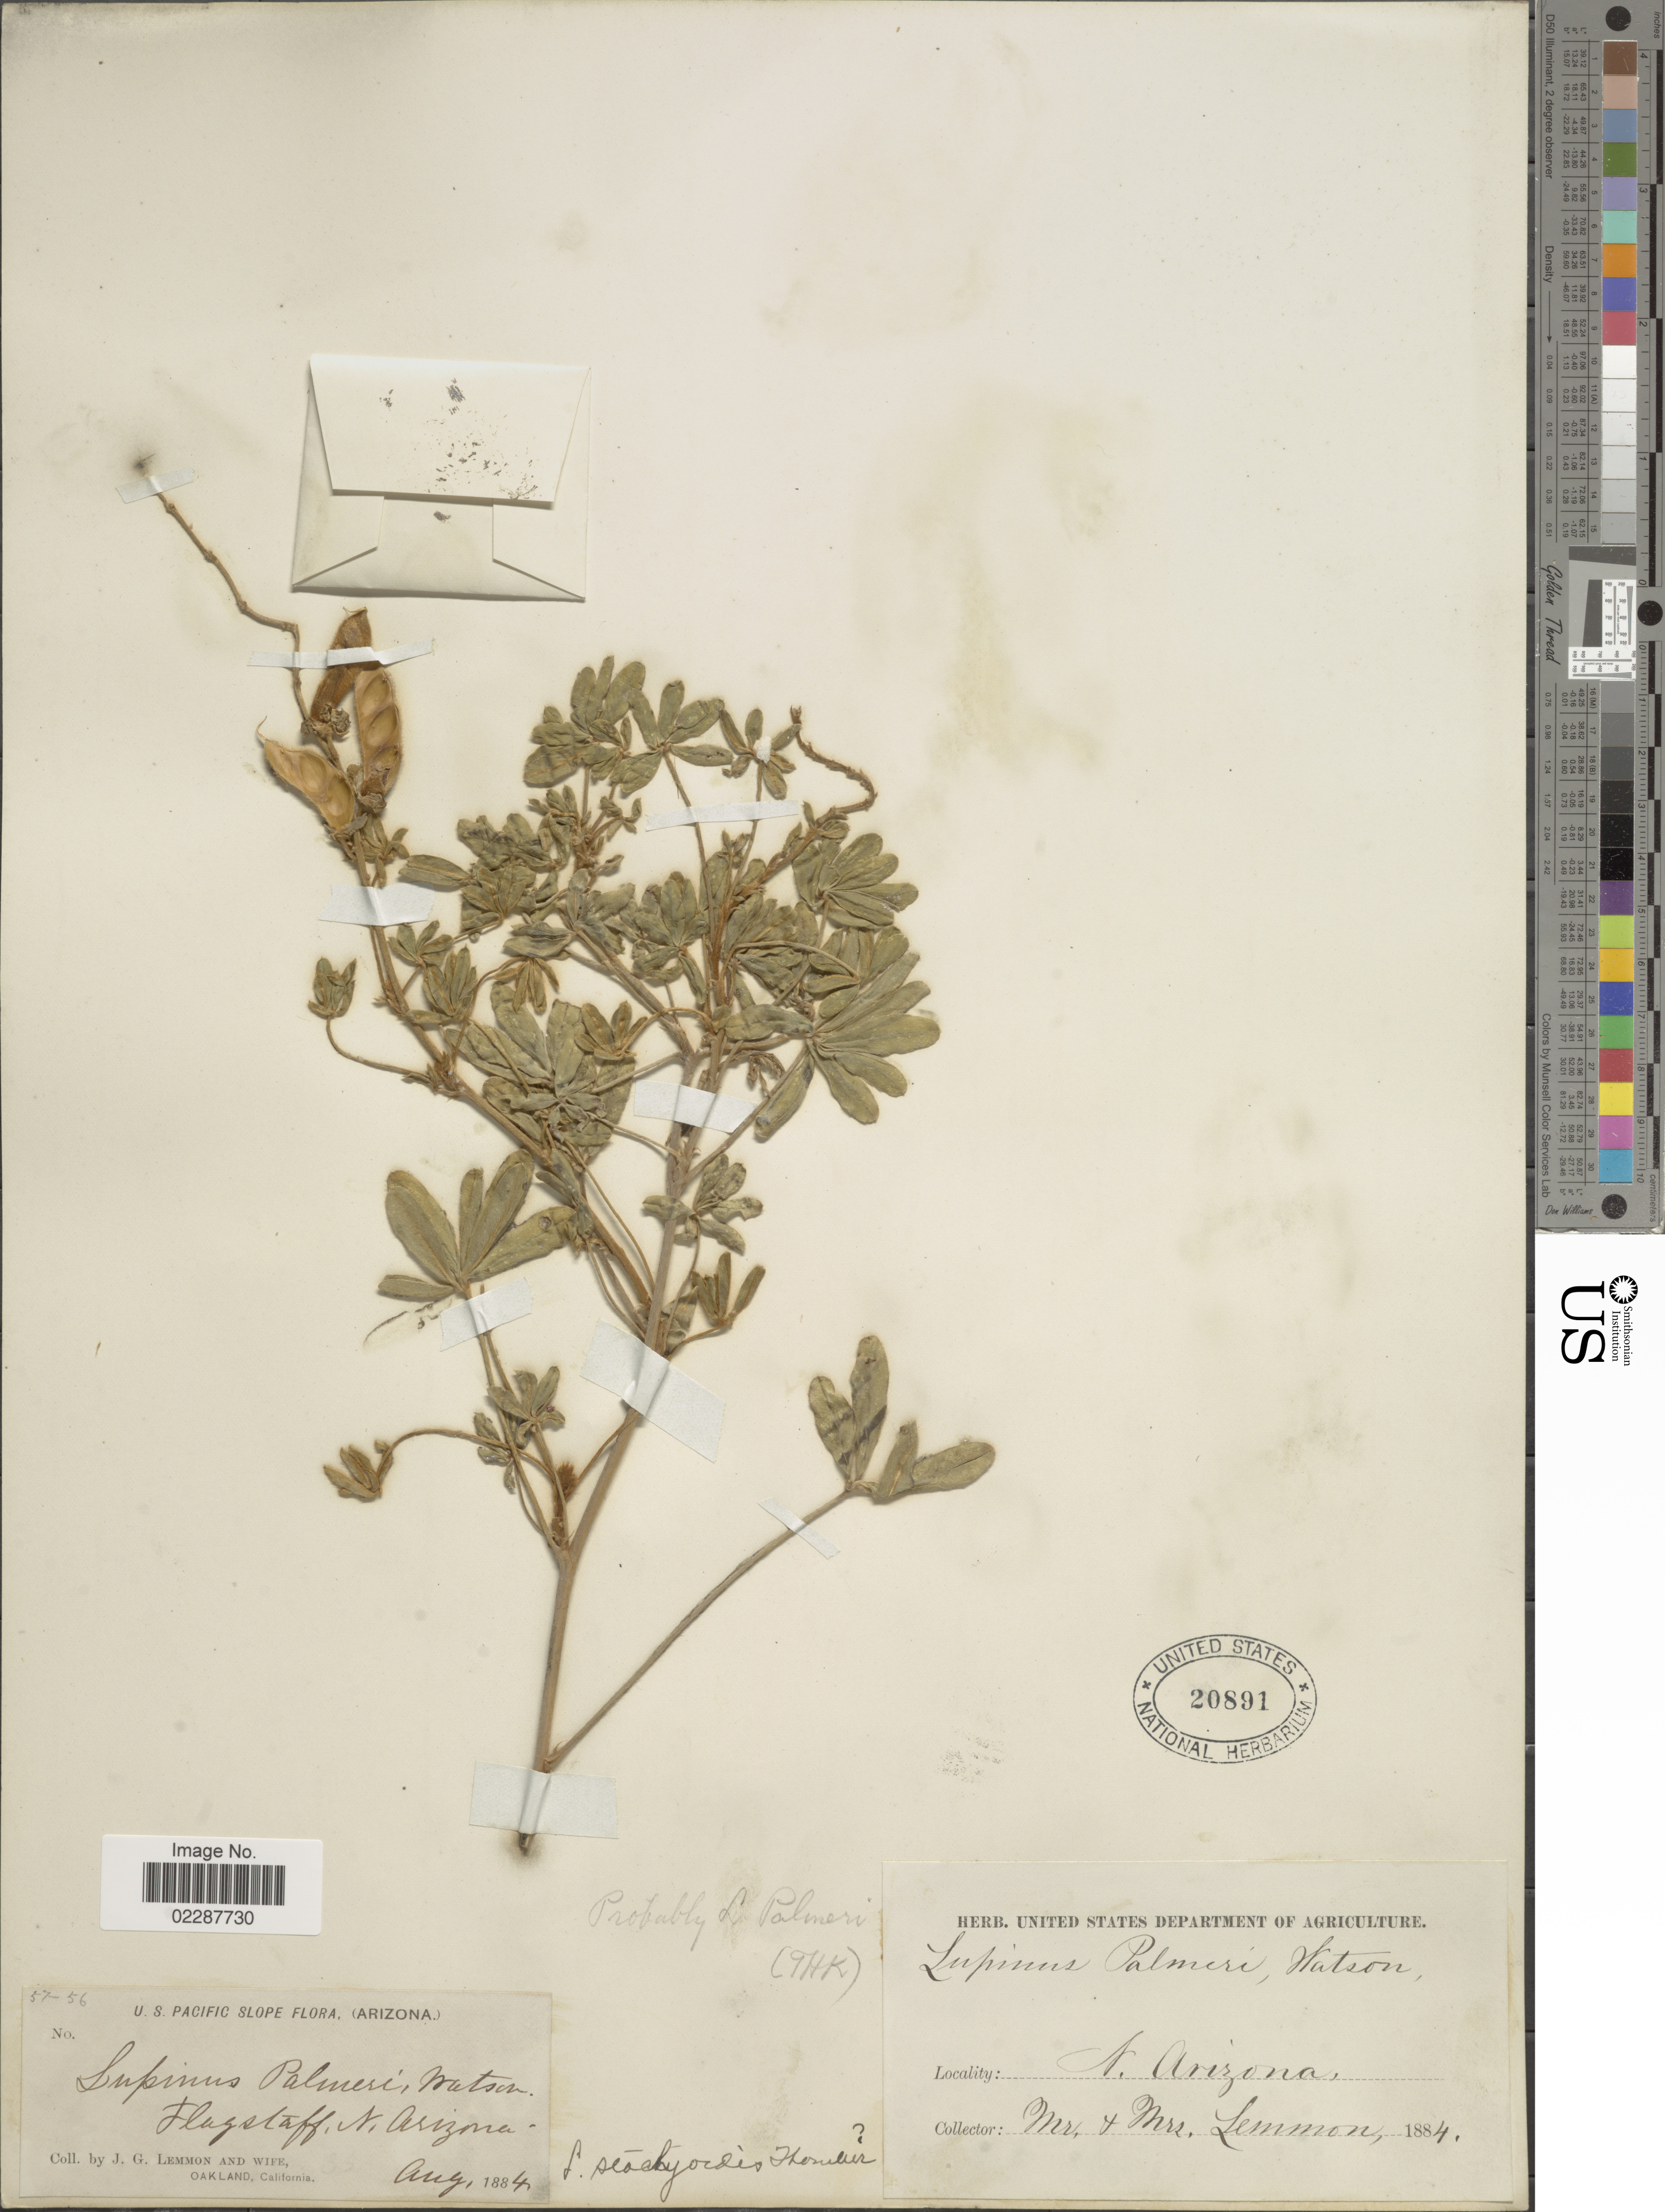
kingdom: Plantae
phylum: Tracheophyta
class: Magnoliopsida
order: Fabales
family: Fabaceae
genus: Lupinus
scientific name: Lupinus stachyoides, ined.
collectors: J. Lemmon & Mrs. J. G. Lemmon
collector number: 57-56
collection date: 1884-08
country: United States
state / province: Arizona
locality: U.S. Pacific Slope, Flagstaff, N. Arizona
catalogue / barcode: US 20891